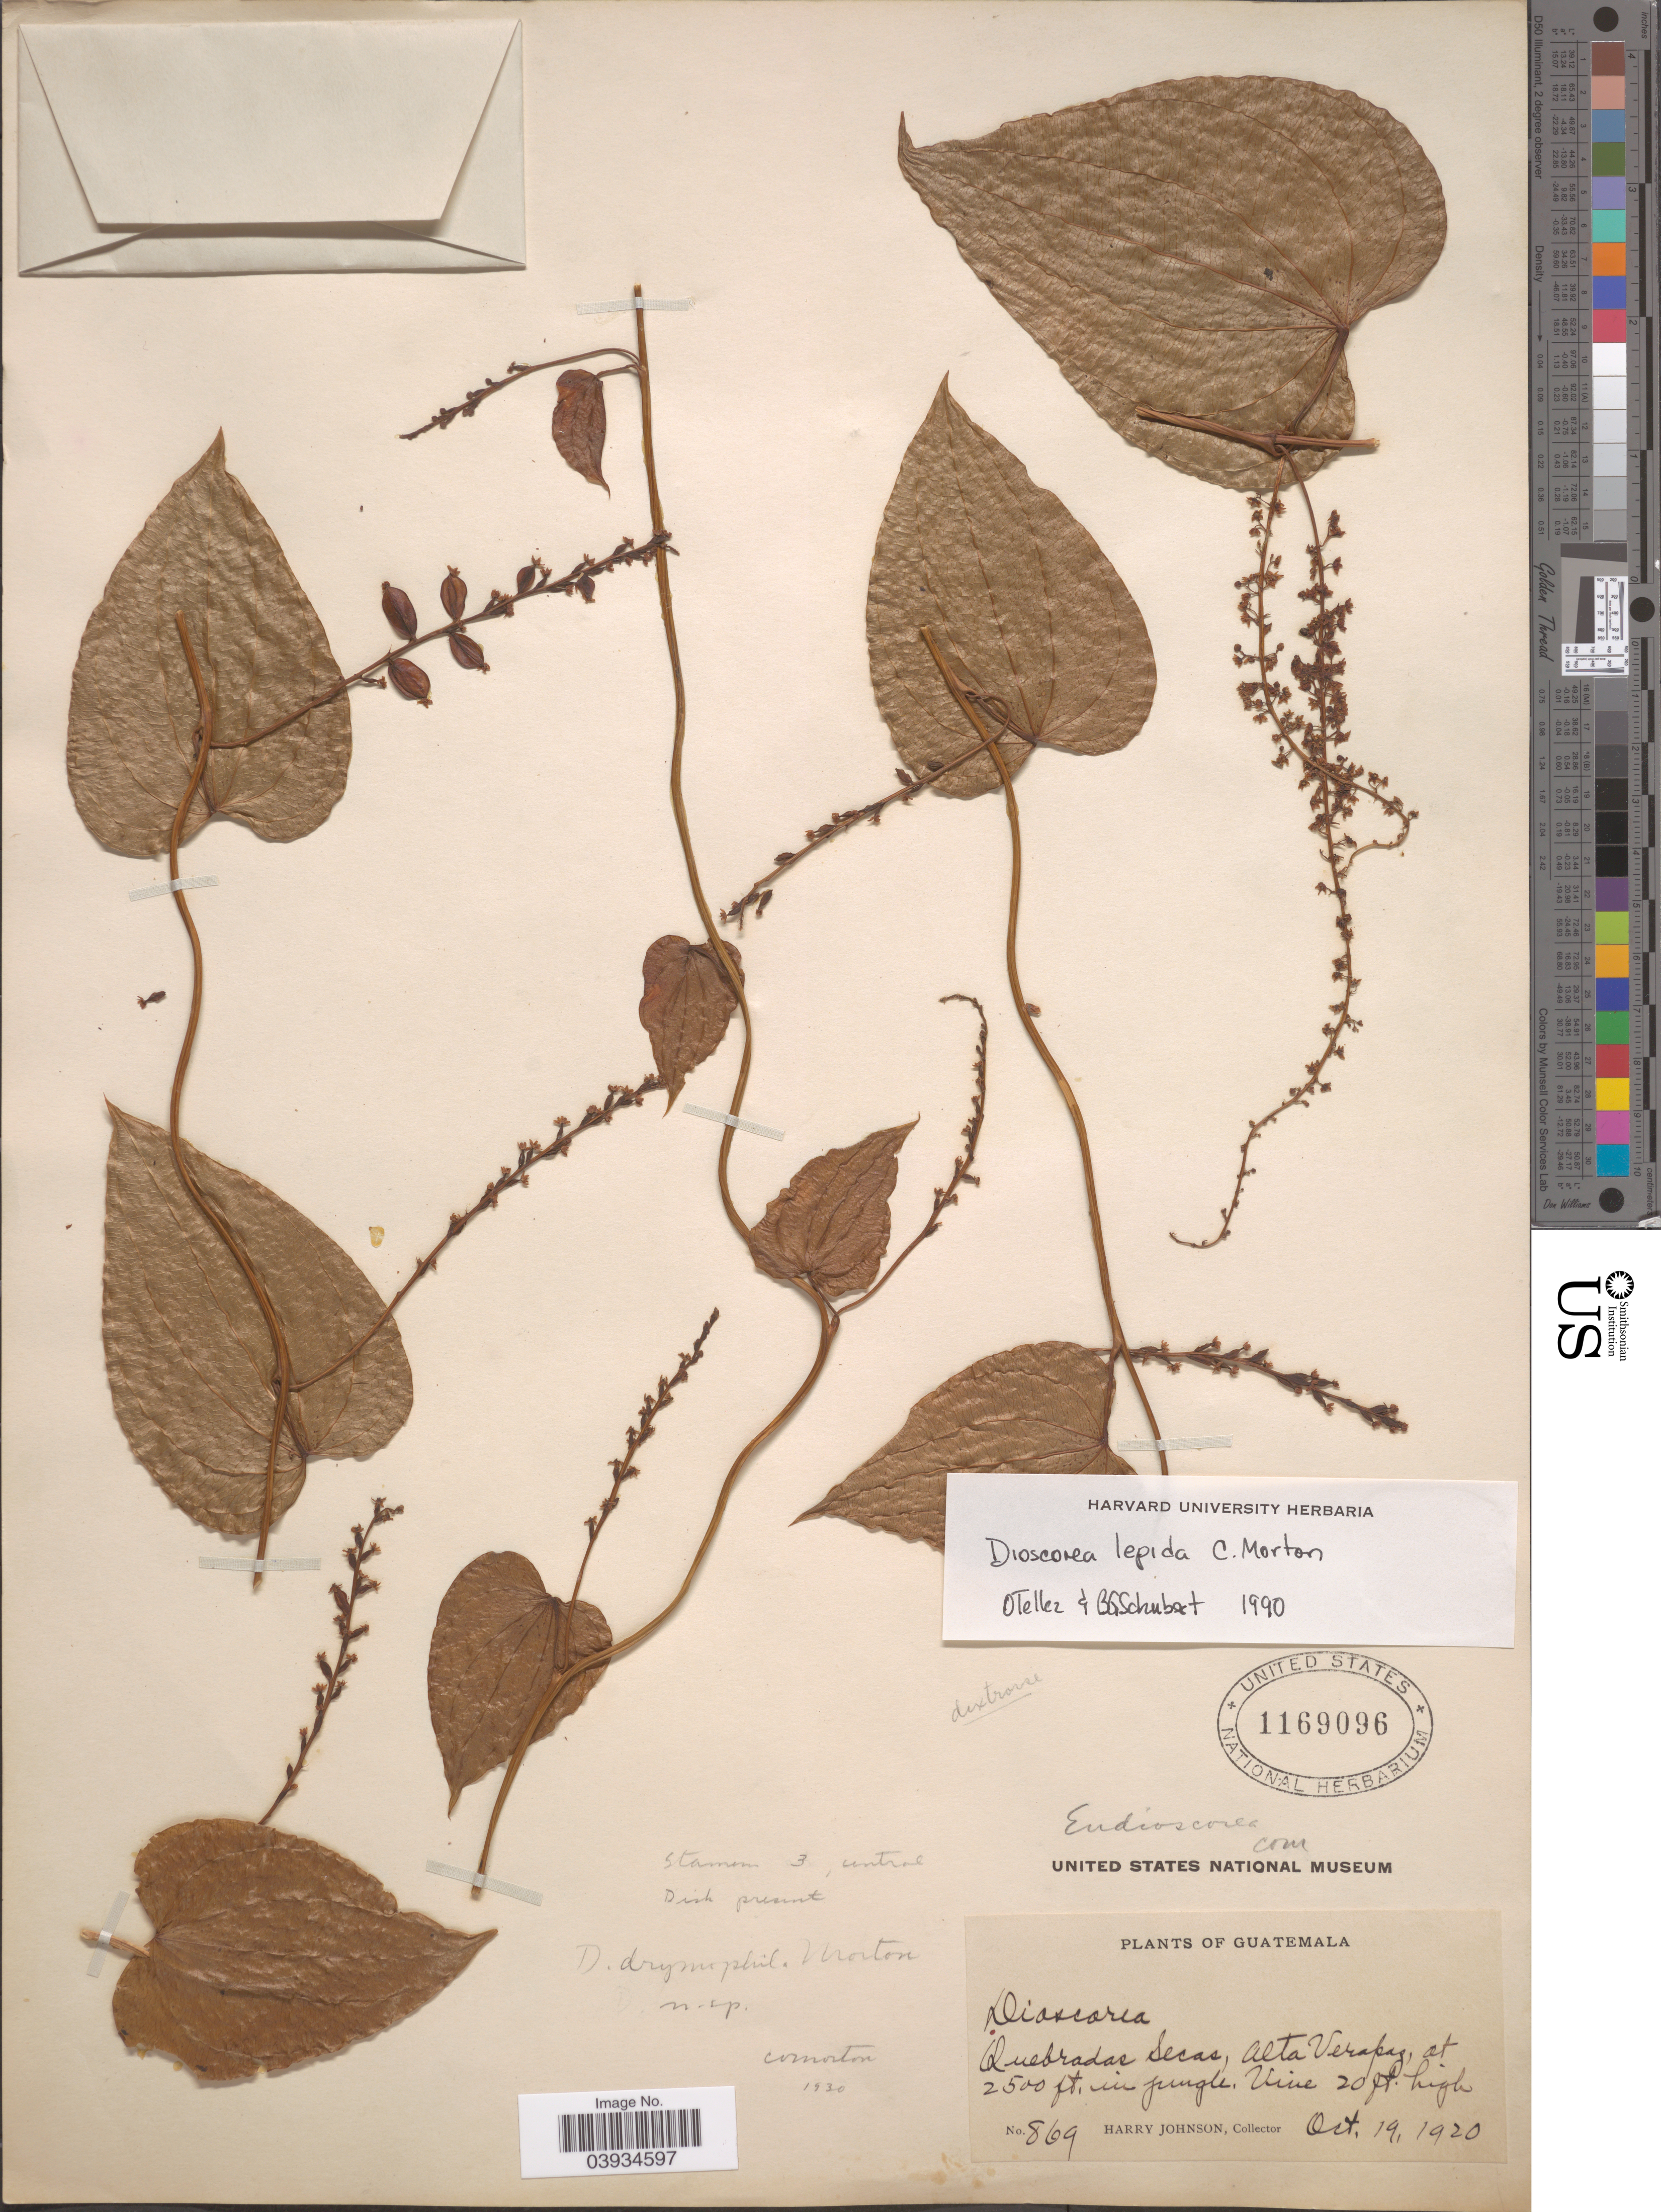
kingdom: Plantae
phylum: Tracheophyta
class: Liliopsida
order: Dioscoreales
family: Dioscoreaceae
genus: Dioscorea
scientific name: Dioscorea lepida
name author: C.V. Morton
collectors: H. Johnson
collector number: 869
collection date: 1920-10-19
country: Guatemala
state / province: Alta Verapaz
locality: Quebrada Secas.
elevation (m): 762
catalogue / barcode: US 1169096